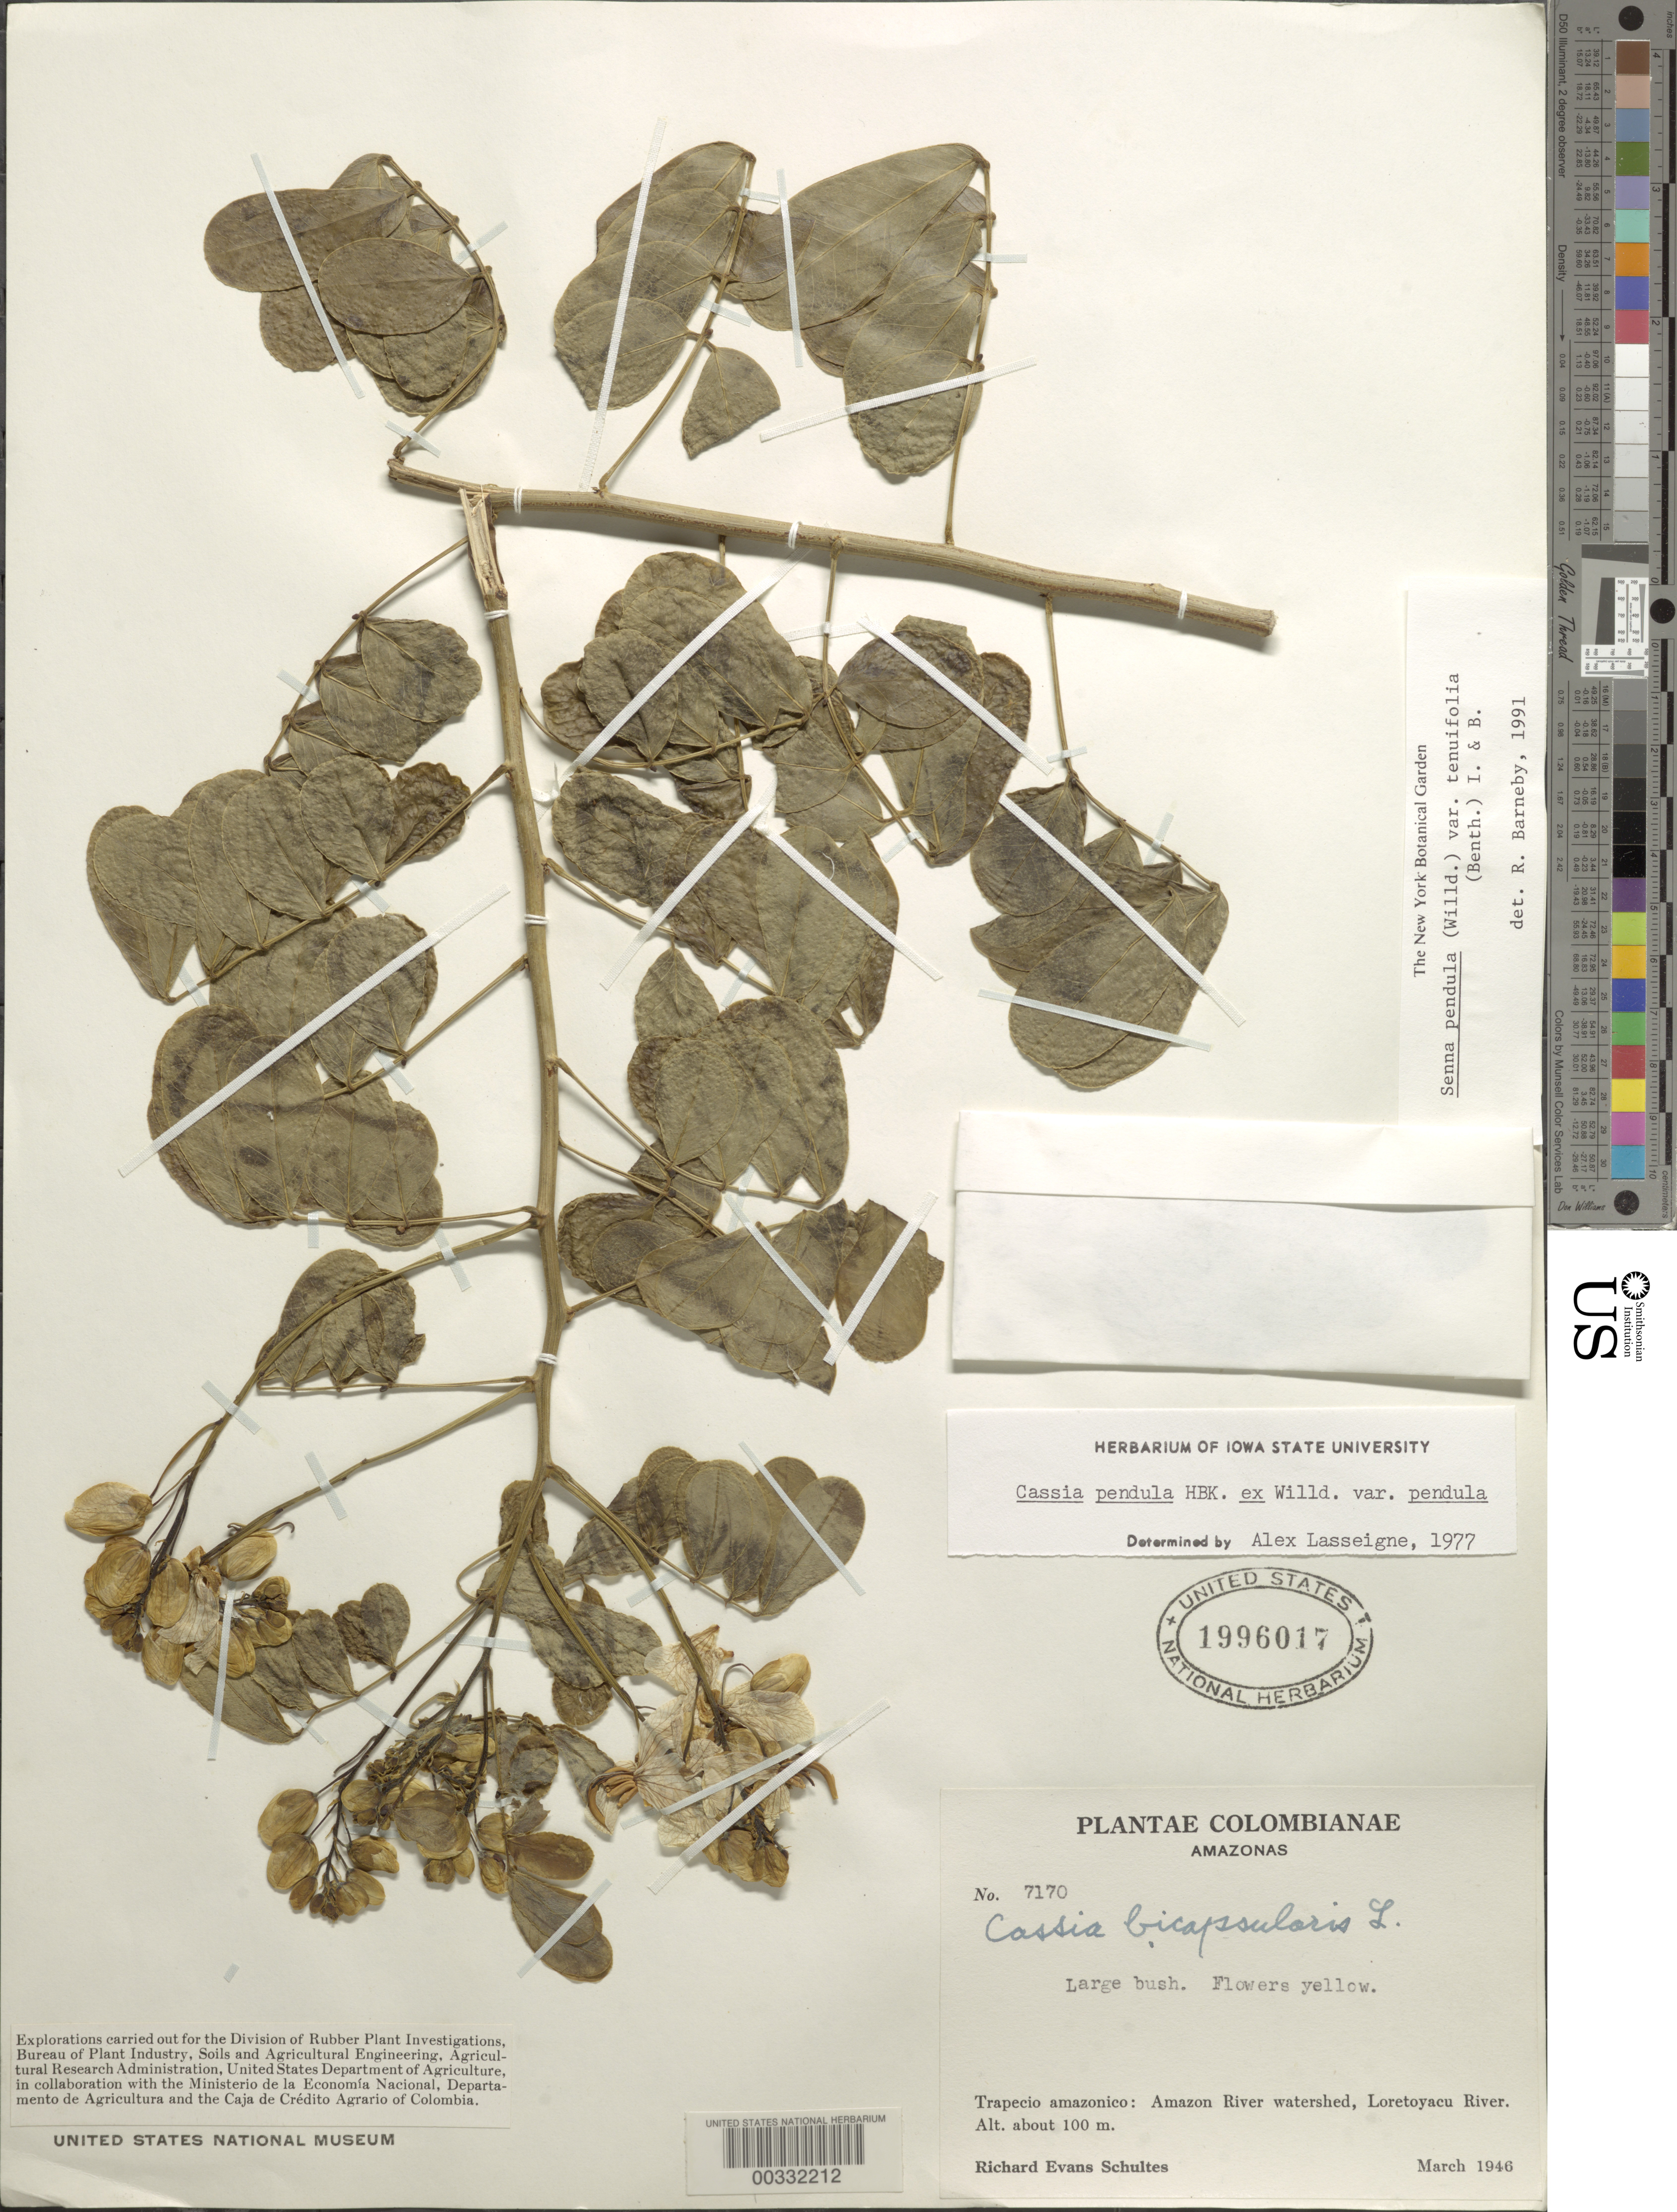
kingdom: Plantae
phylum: Tracheophyta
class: Magnoliopsida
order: Fabales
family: Fabaceae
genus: Senna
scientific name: Senna pendula var. tenuifolia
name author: (Benth.) H.S. Irwin & Barneby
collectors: R. E. Schultes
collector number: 7170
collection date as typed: Mar 1946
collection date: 1946-03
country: Colombia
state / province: Amazônas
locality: Trapecio Amazonico; Amazon River watershed, Loreto-Yacu River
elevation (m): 100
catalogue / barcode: US 1996017